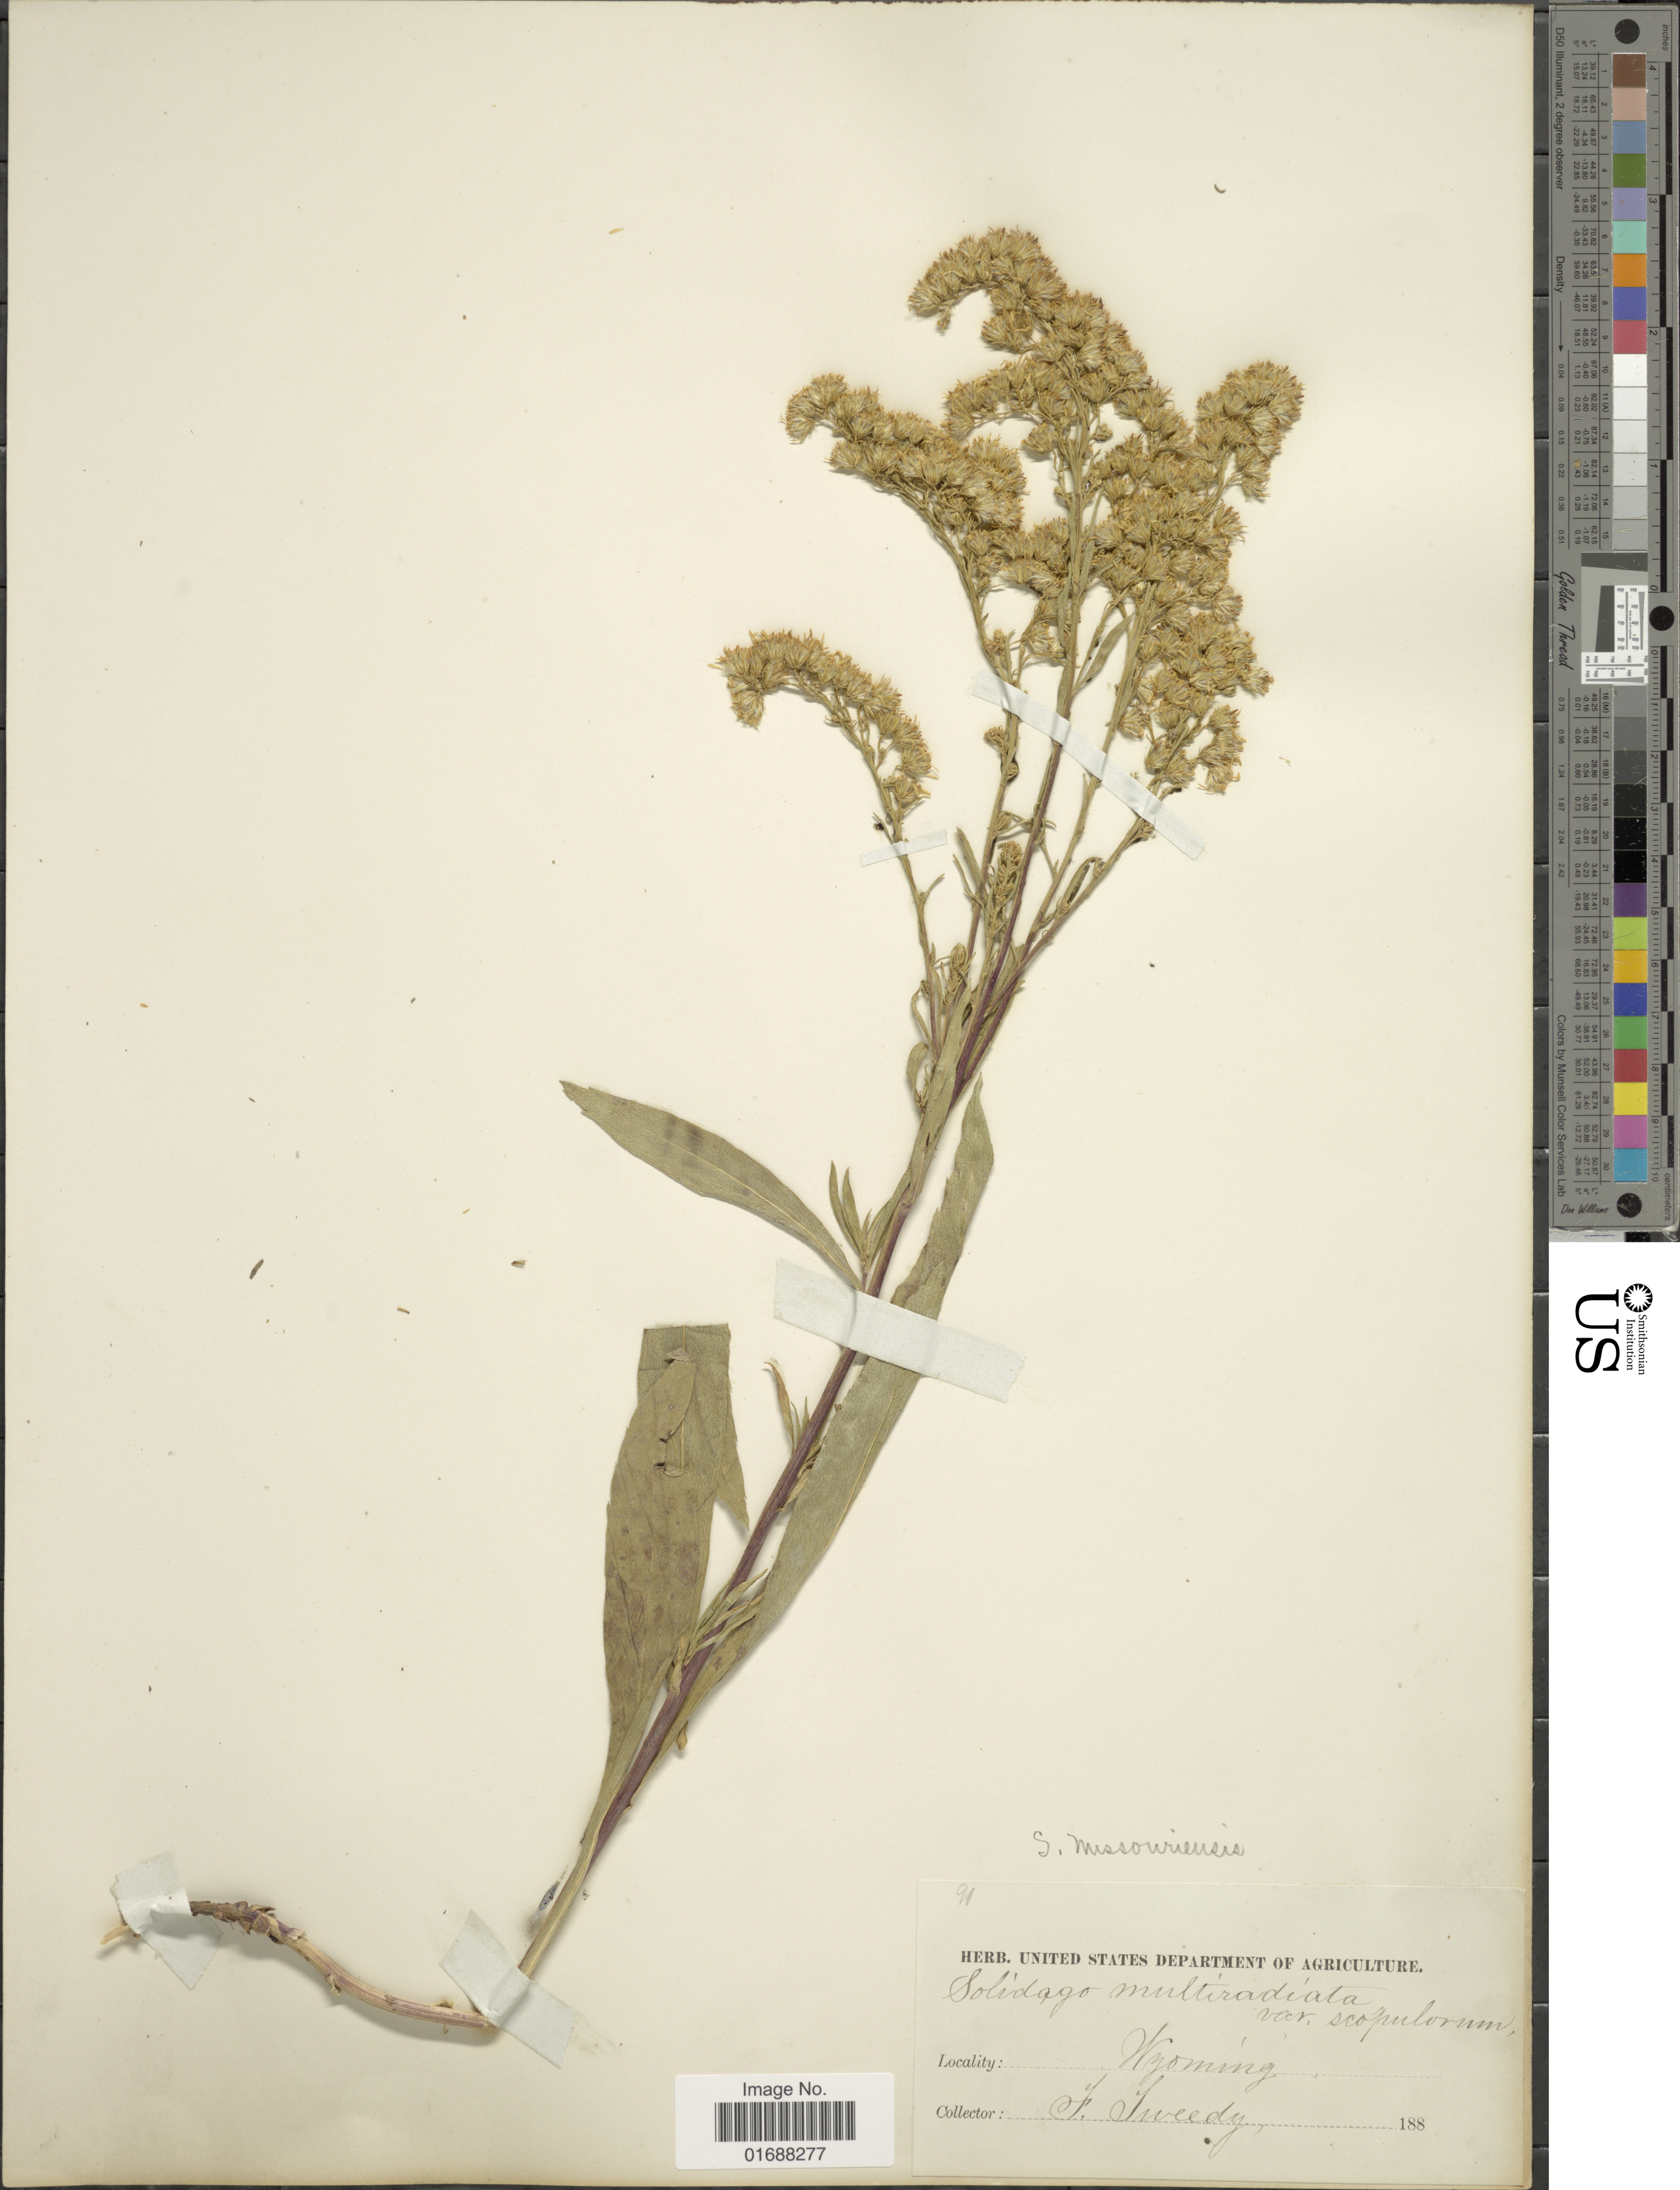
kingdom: Plantae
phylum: Tracheophyta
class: Magnoliopsida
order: Asterales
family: Asteraceae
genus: Solidago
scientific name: Solidago missouriensis var. missouriensis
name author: Nutt.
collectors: F. Tweedy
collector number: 91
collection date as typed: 188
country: United States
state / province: Wyoming